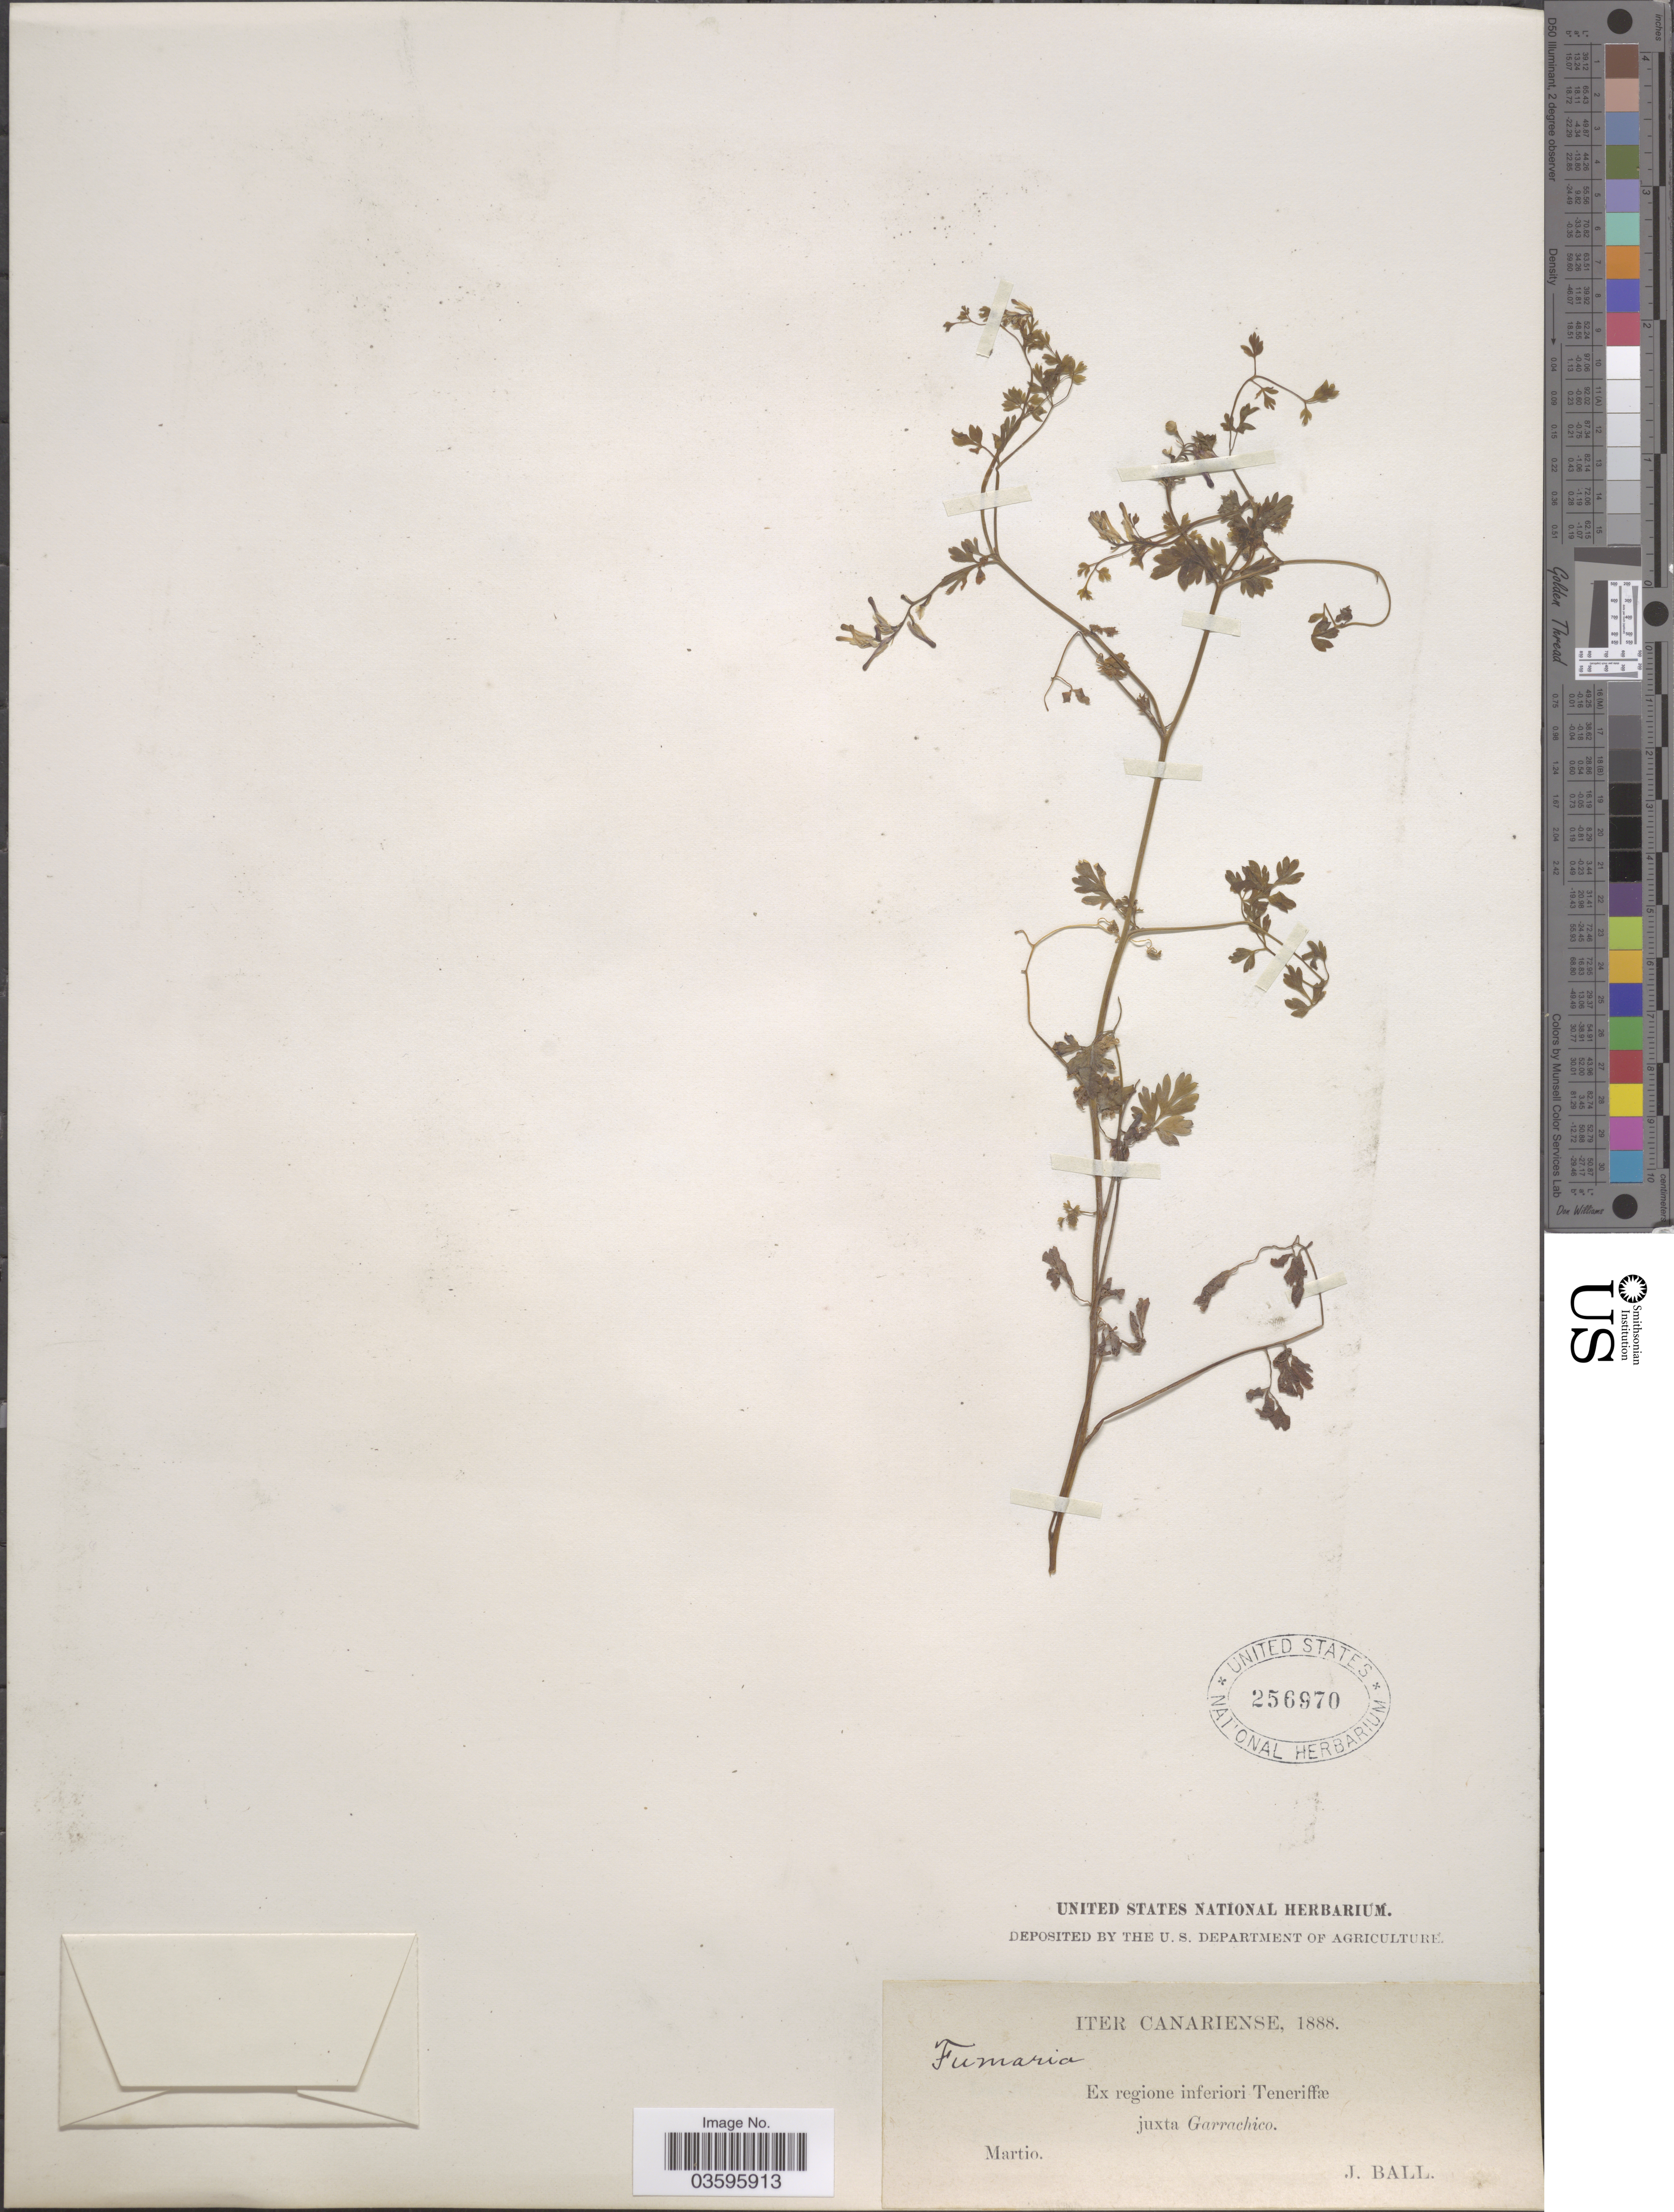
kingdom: Plantae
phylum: Tracheophyta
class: Magnoliopsida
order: Ranunculales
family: Papaveraceae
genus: Fumaria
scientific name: Fumaria sp.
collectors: J. Ball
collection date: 1888-03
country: Spain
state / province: Canarias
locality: Iter Canariense. Ex regione inferiori Teneriffæ juxta Garrachico.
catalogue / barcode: US 256970